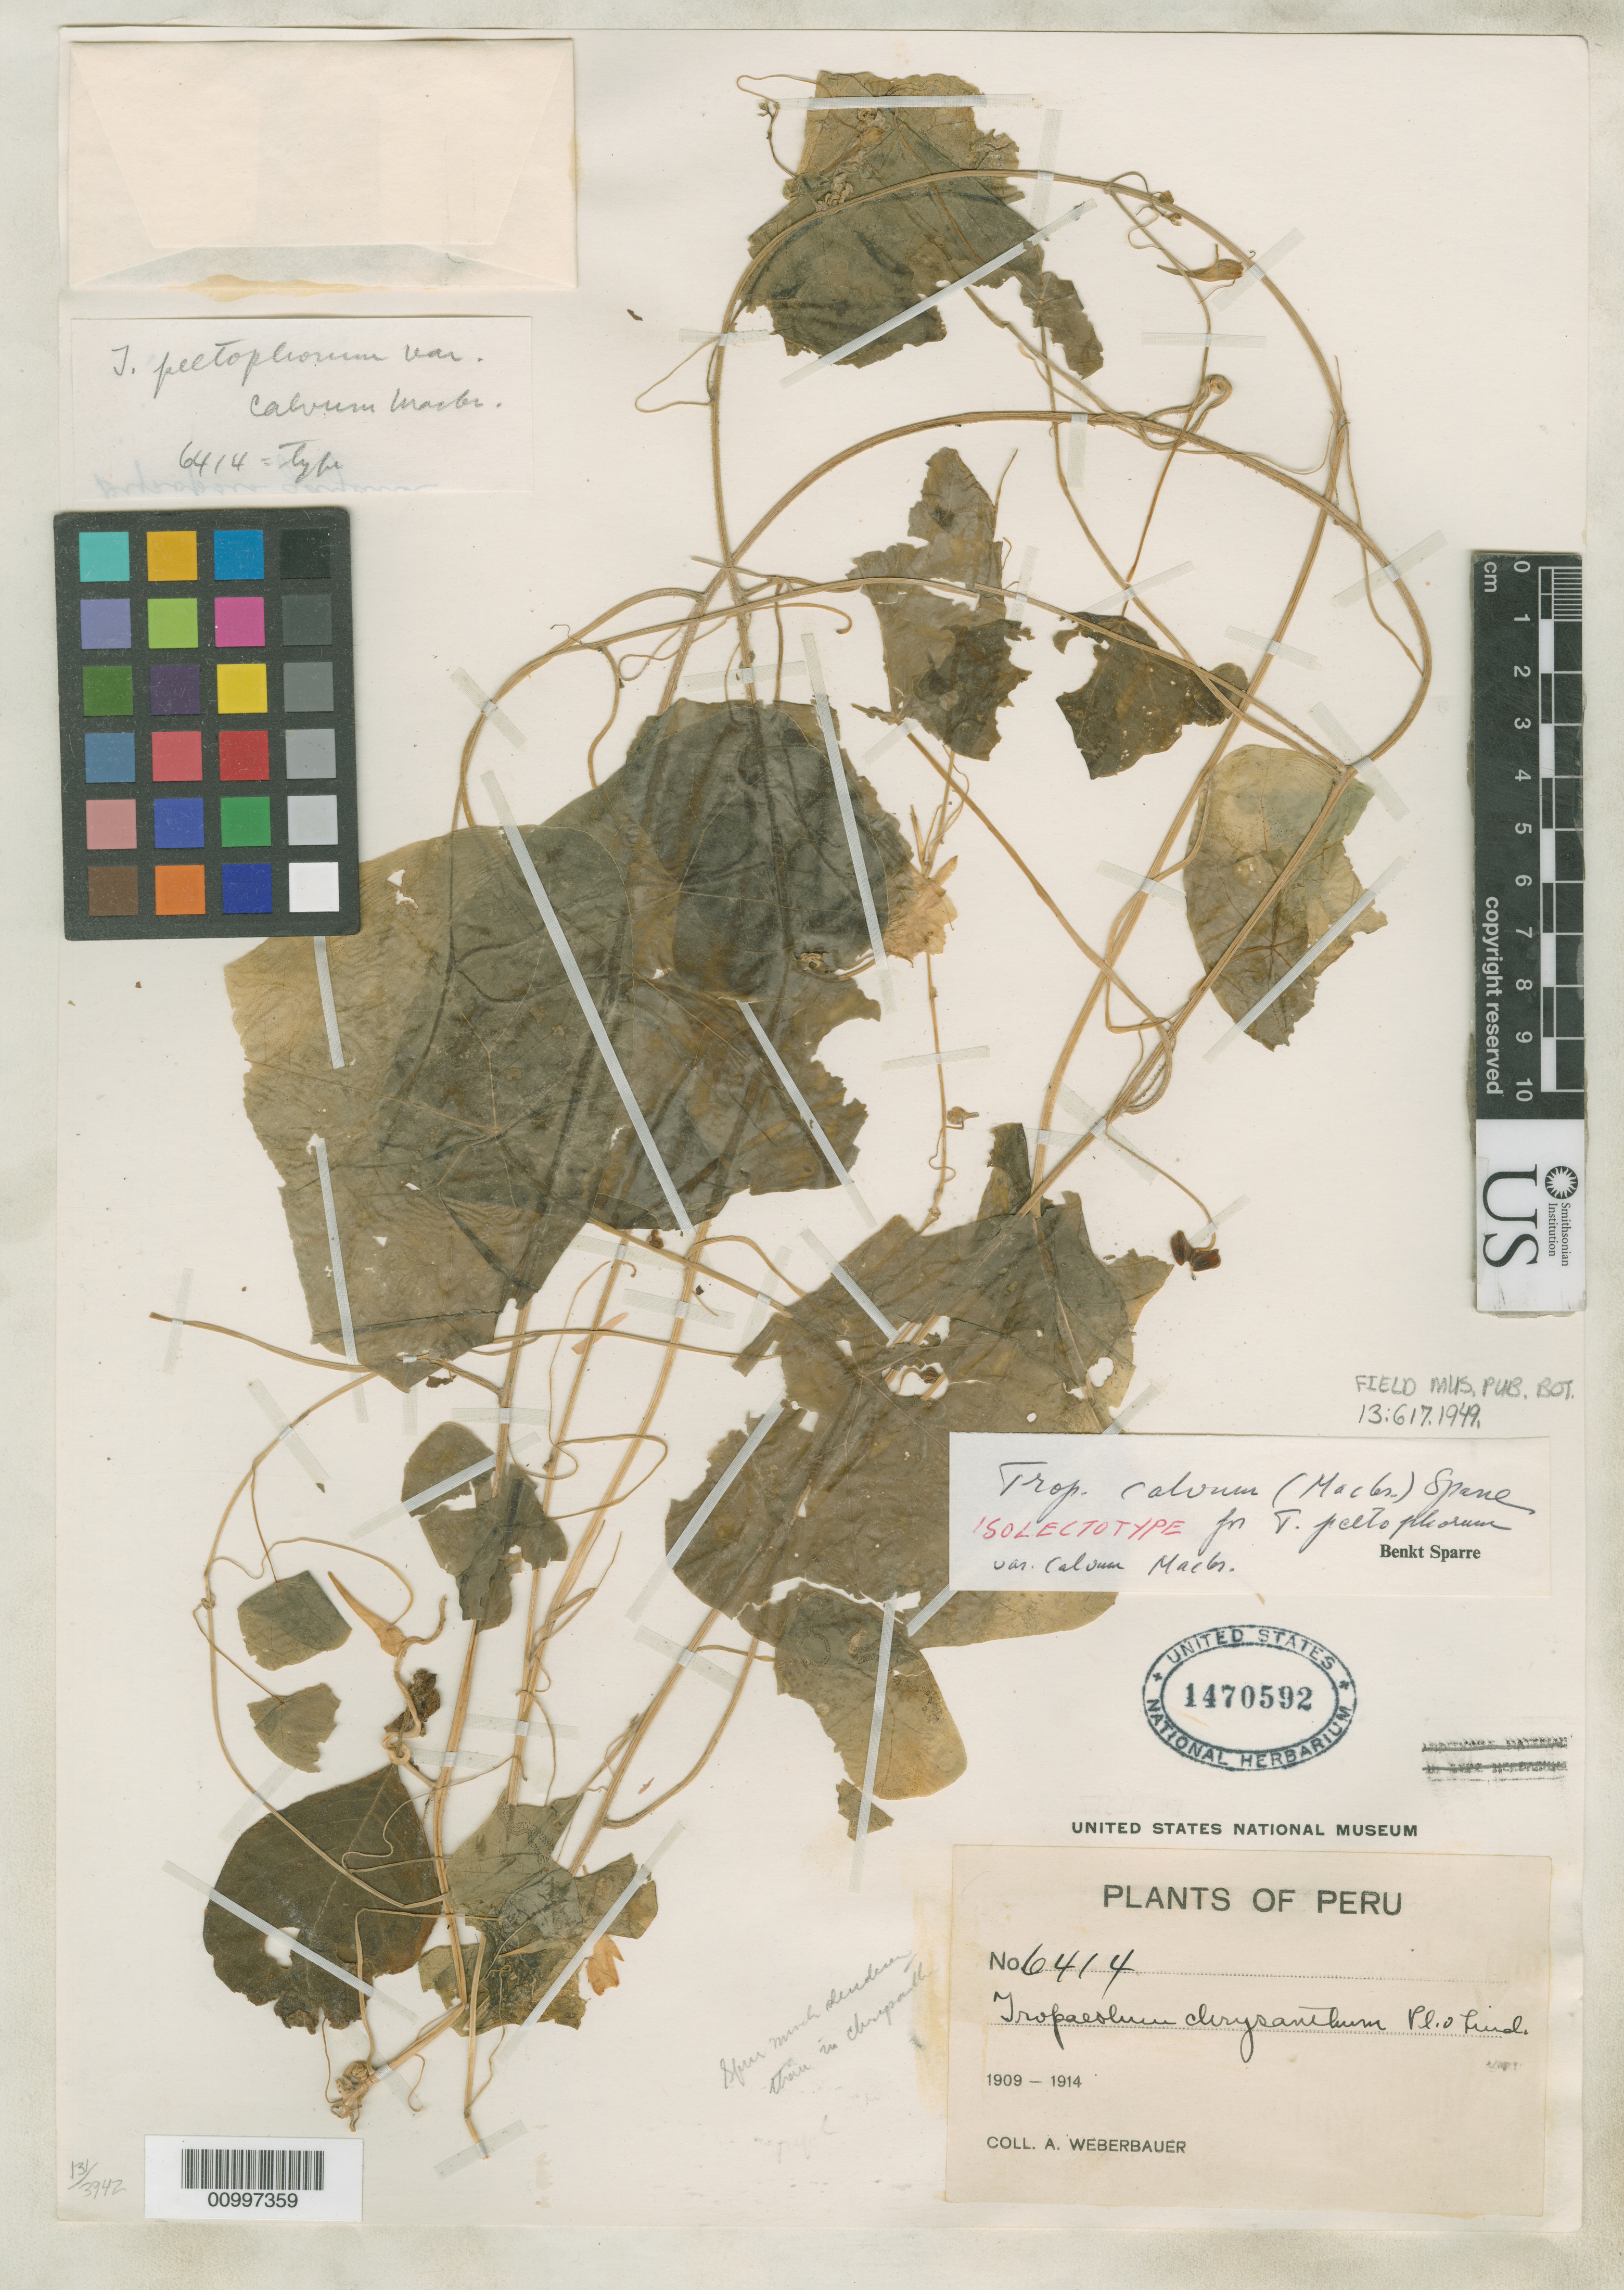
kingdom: Plantae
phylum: Tracheophyta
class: Magnoliopsida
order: Brassicales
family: Tropaeolaceae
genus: Tropaeolum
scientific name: Tropaeolum peltophorum var. calvum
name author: J.F. Macbr.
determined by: Sparre, B.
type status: Isolectotype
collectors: A. Weberbauer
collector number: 6414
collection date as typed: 1909 to -- --- 1914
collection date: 1909/1914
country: Peru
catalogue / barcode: US 1470592